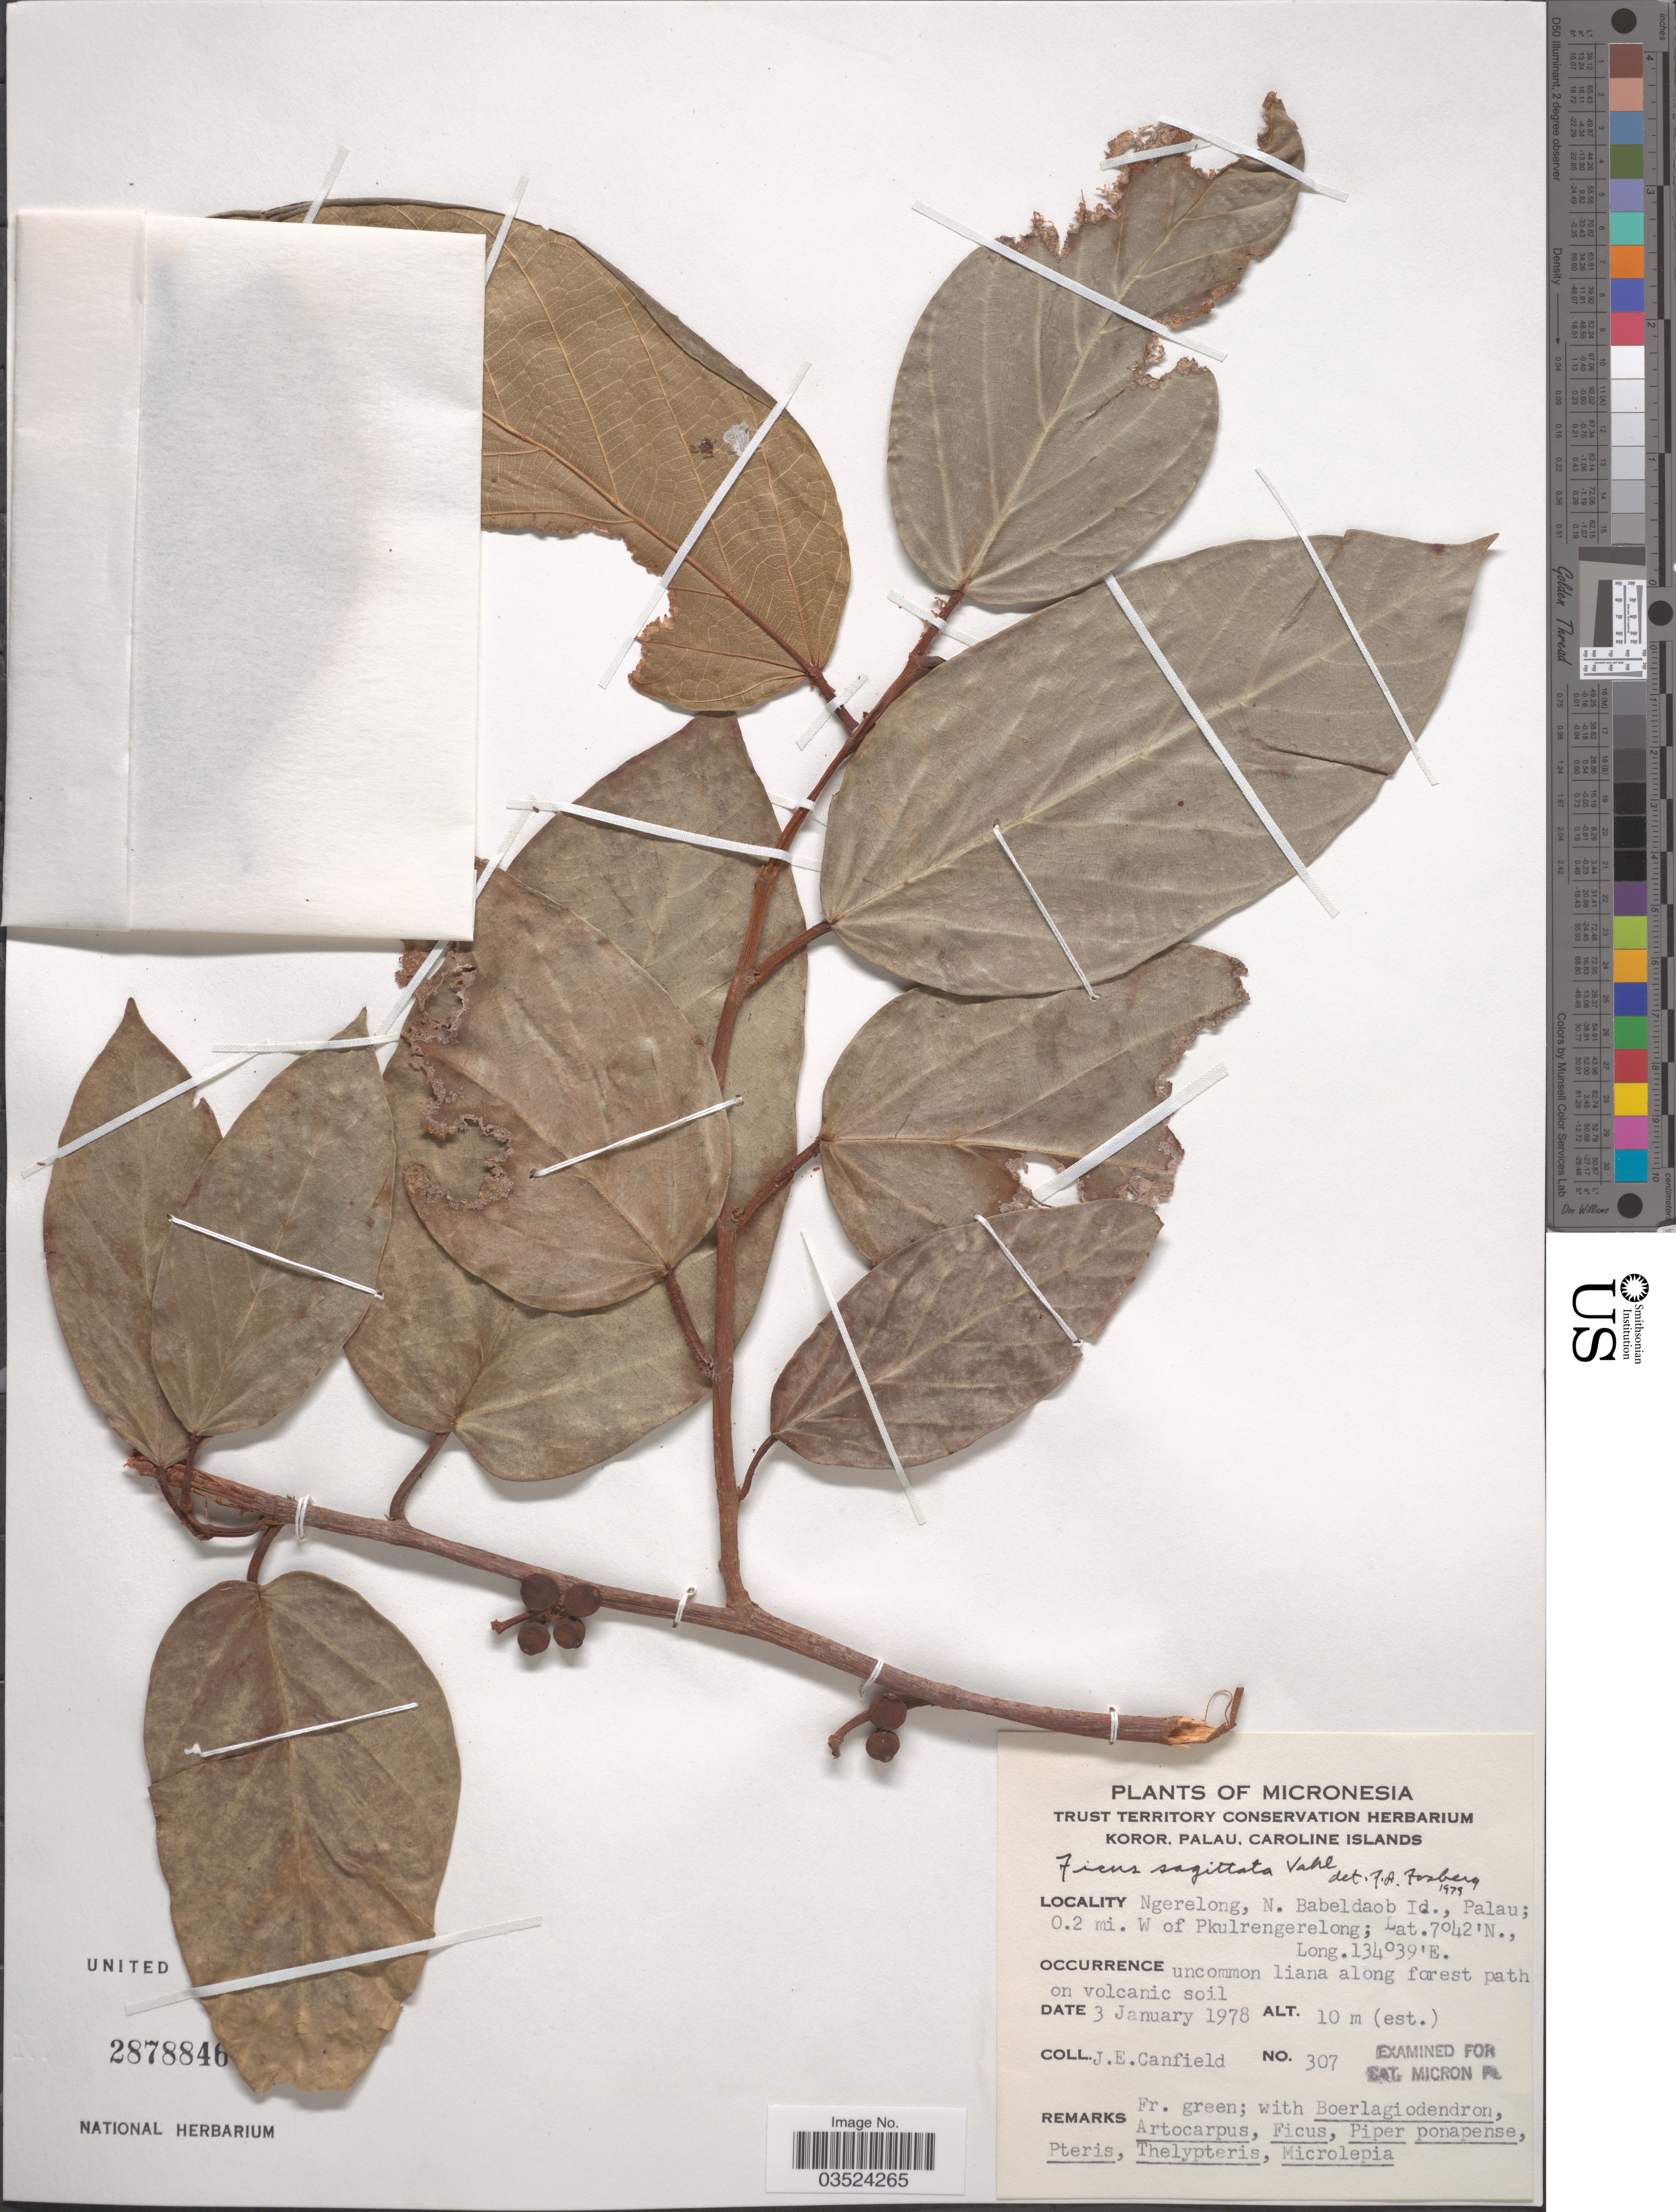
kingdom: Plantae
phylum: Tracheophyta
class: Magnoliopsida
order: Rosales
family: Moraceae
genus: Ficus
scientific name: Ficus sagittata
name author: Vahl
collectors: J. E. Canfield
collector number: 307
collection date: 1978-01-03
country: Palau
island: Babeldaob [Babelthuap]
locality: Micronesia. Ngerelong, N. Babeldaob Id., Palau; 0.2 mi. W of Pkulrengerelong.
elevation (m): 10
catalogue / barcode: US 2878846